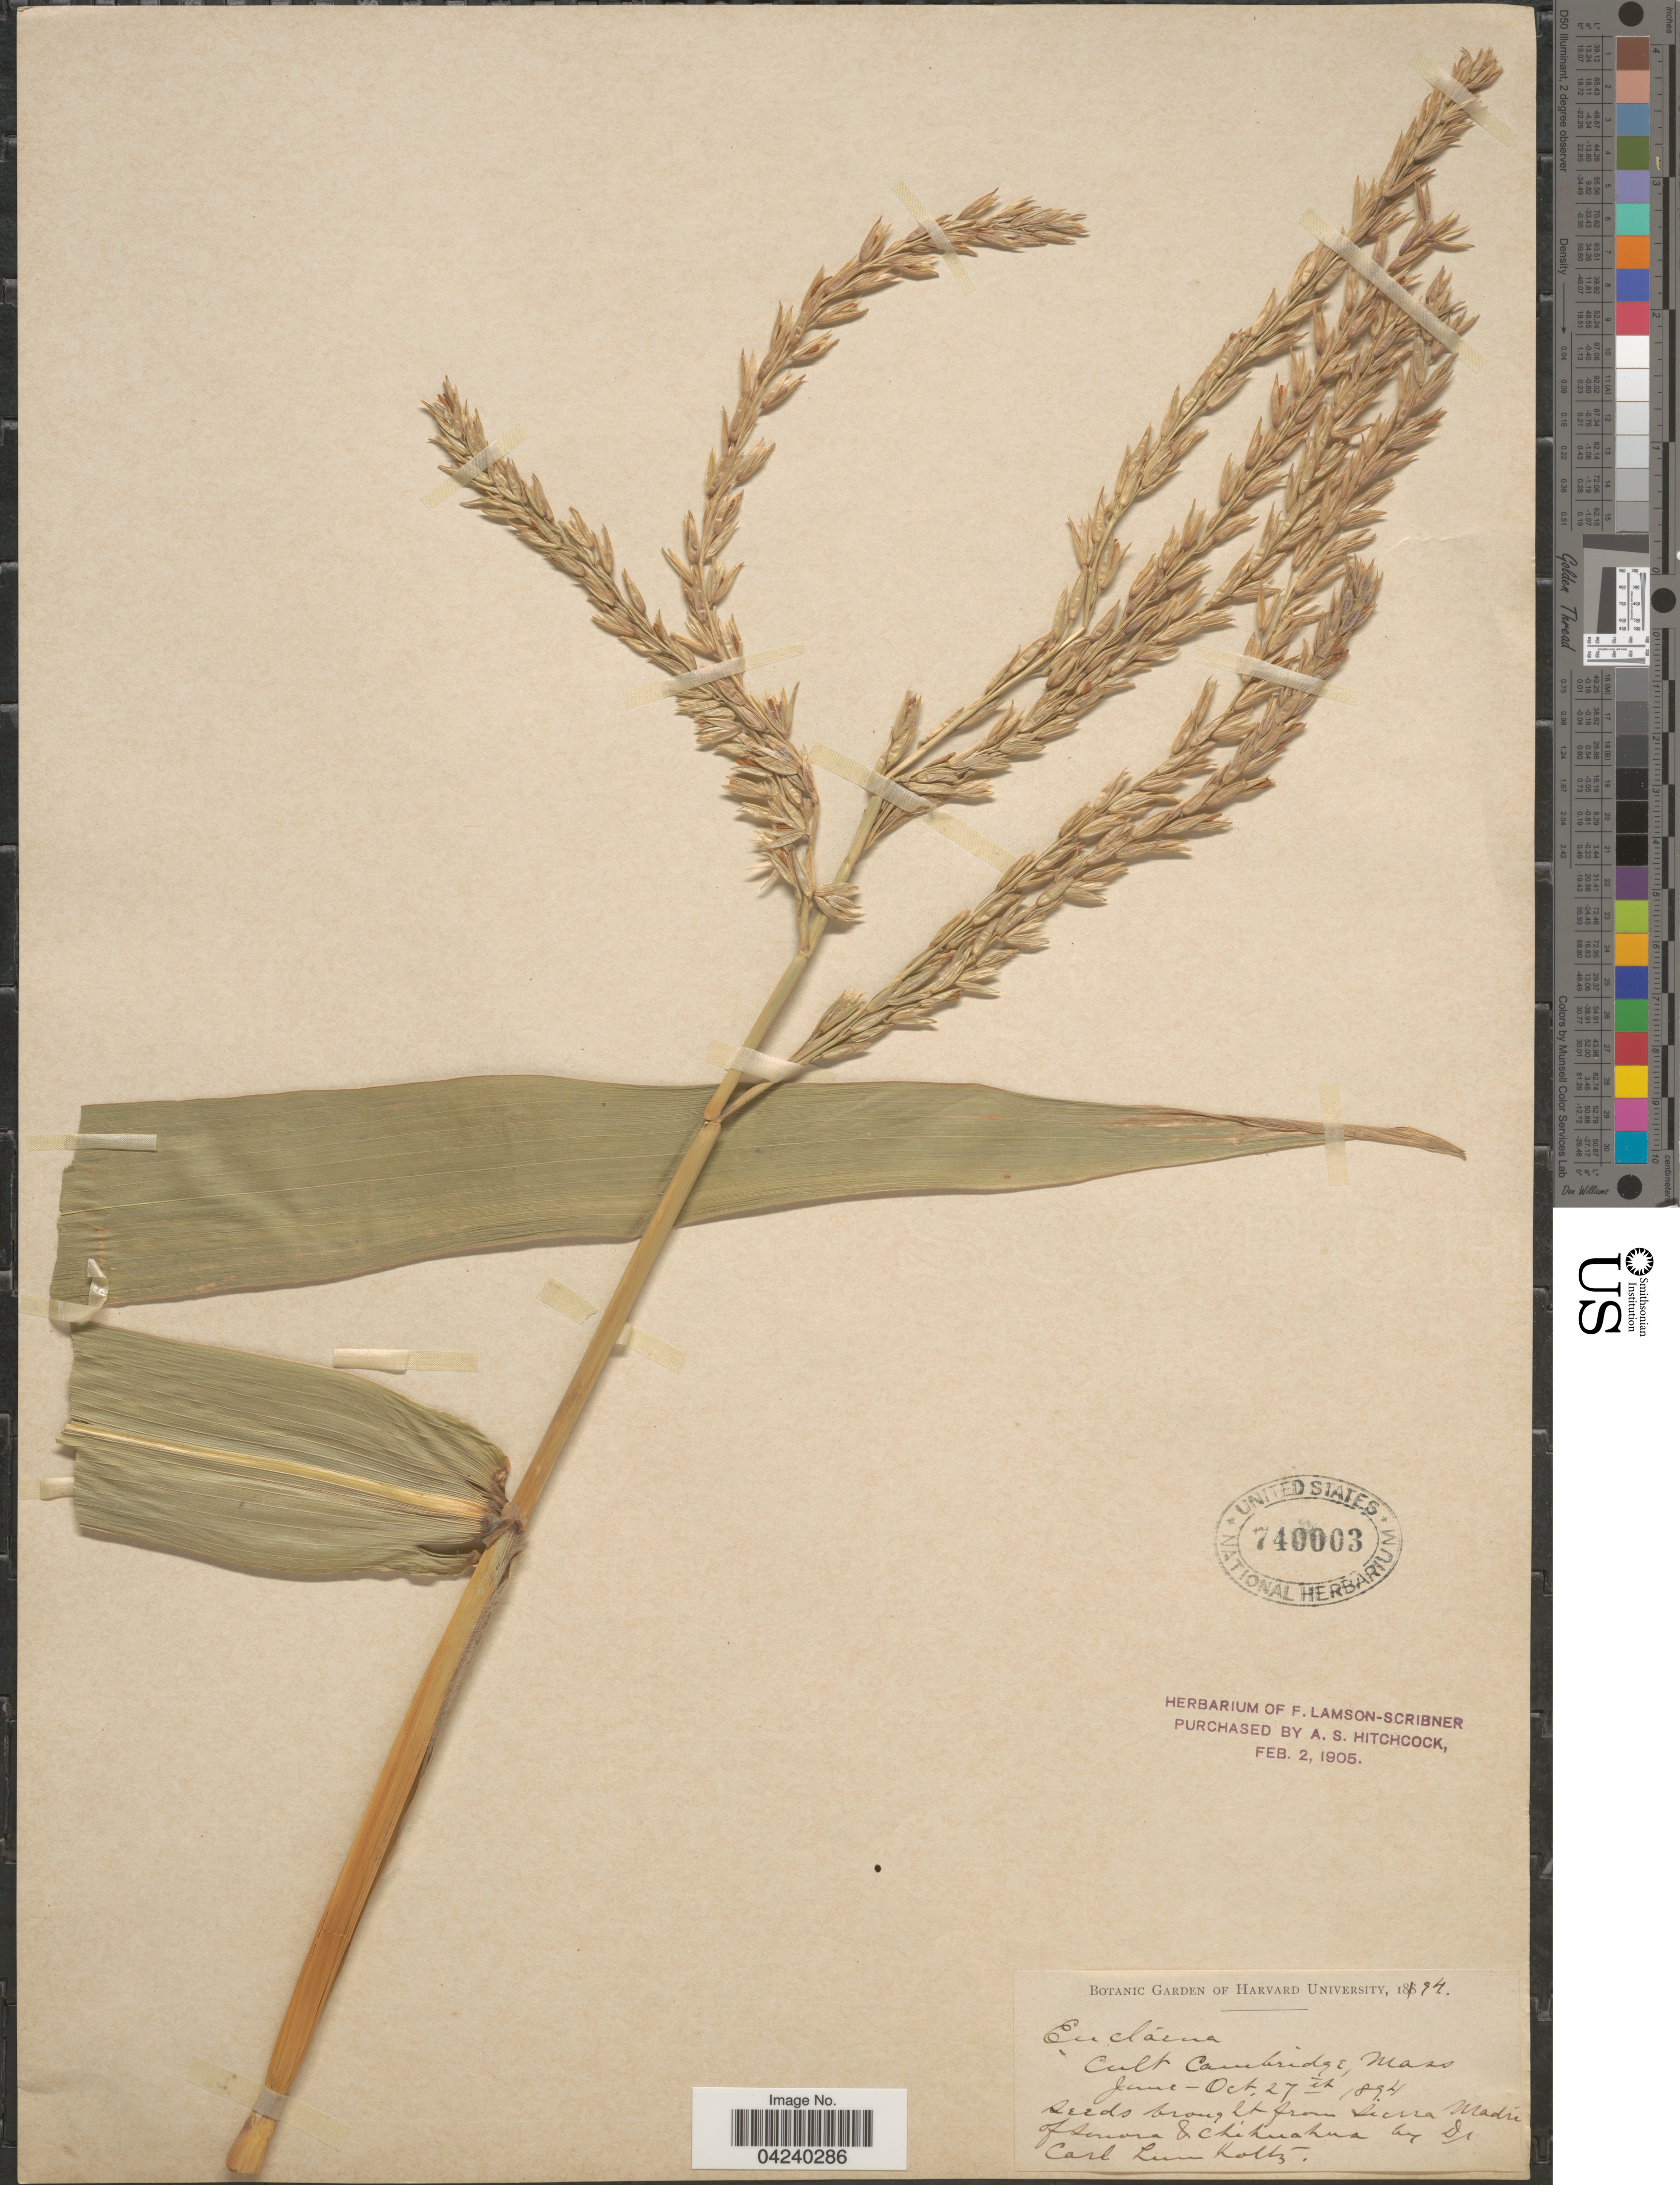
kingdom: Plantae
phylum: Tracheophyta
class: Liliopsida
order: Poales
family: Poaceae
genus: Zea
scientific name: Zea mays subsp. mexicana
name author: (Schrad.) Iltis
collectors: C. Lumholtz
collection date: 1894-06/1894-10-27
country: United States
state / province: Massachusetts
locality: Cambridge.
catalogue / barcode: US 740003